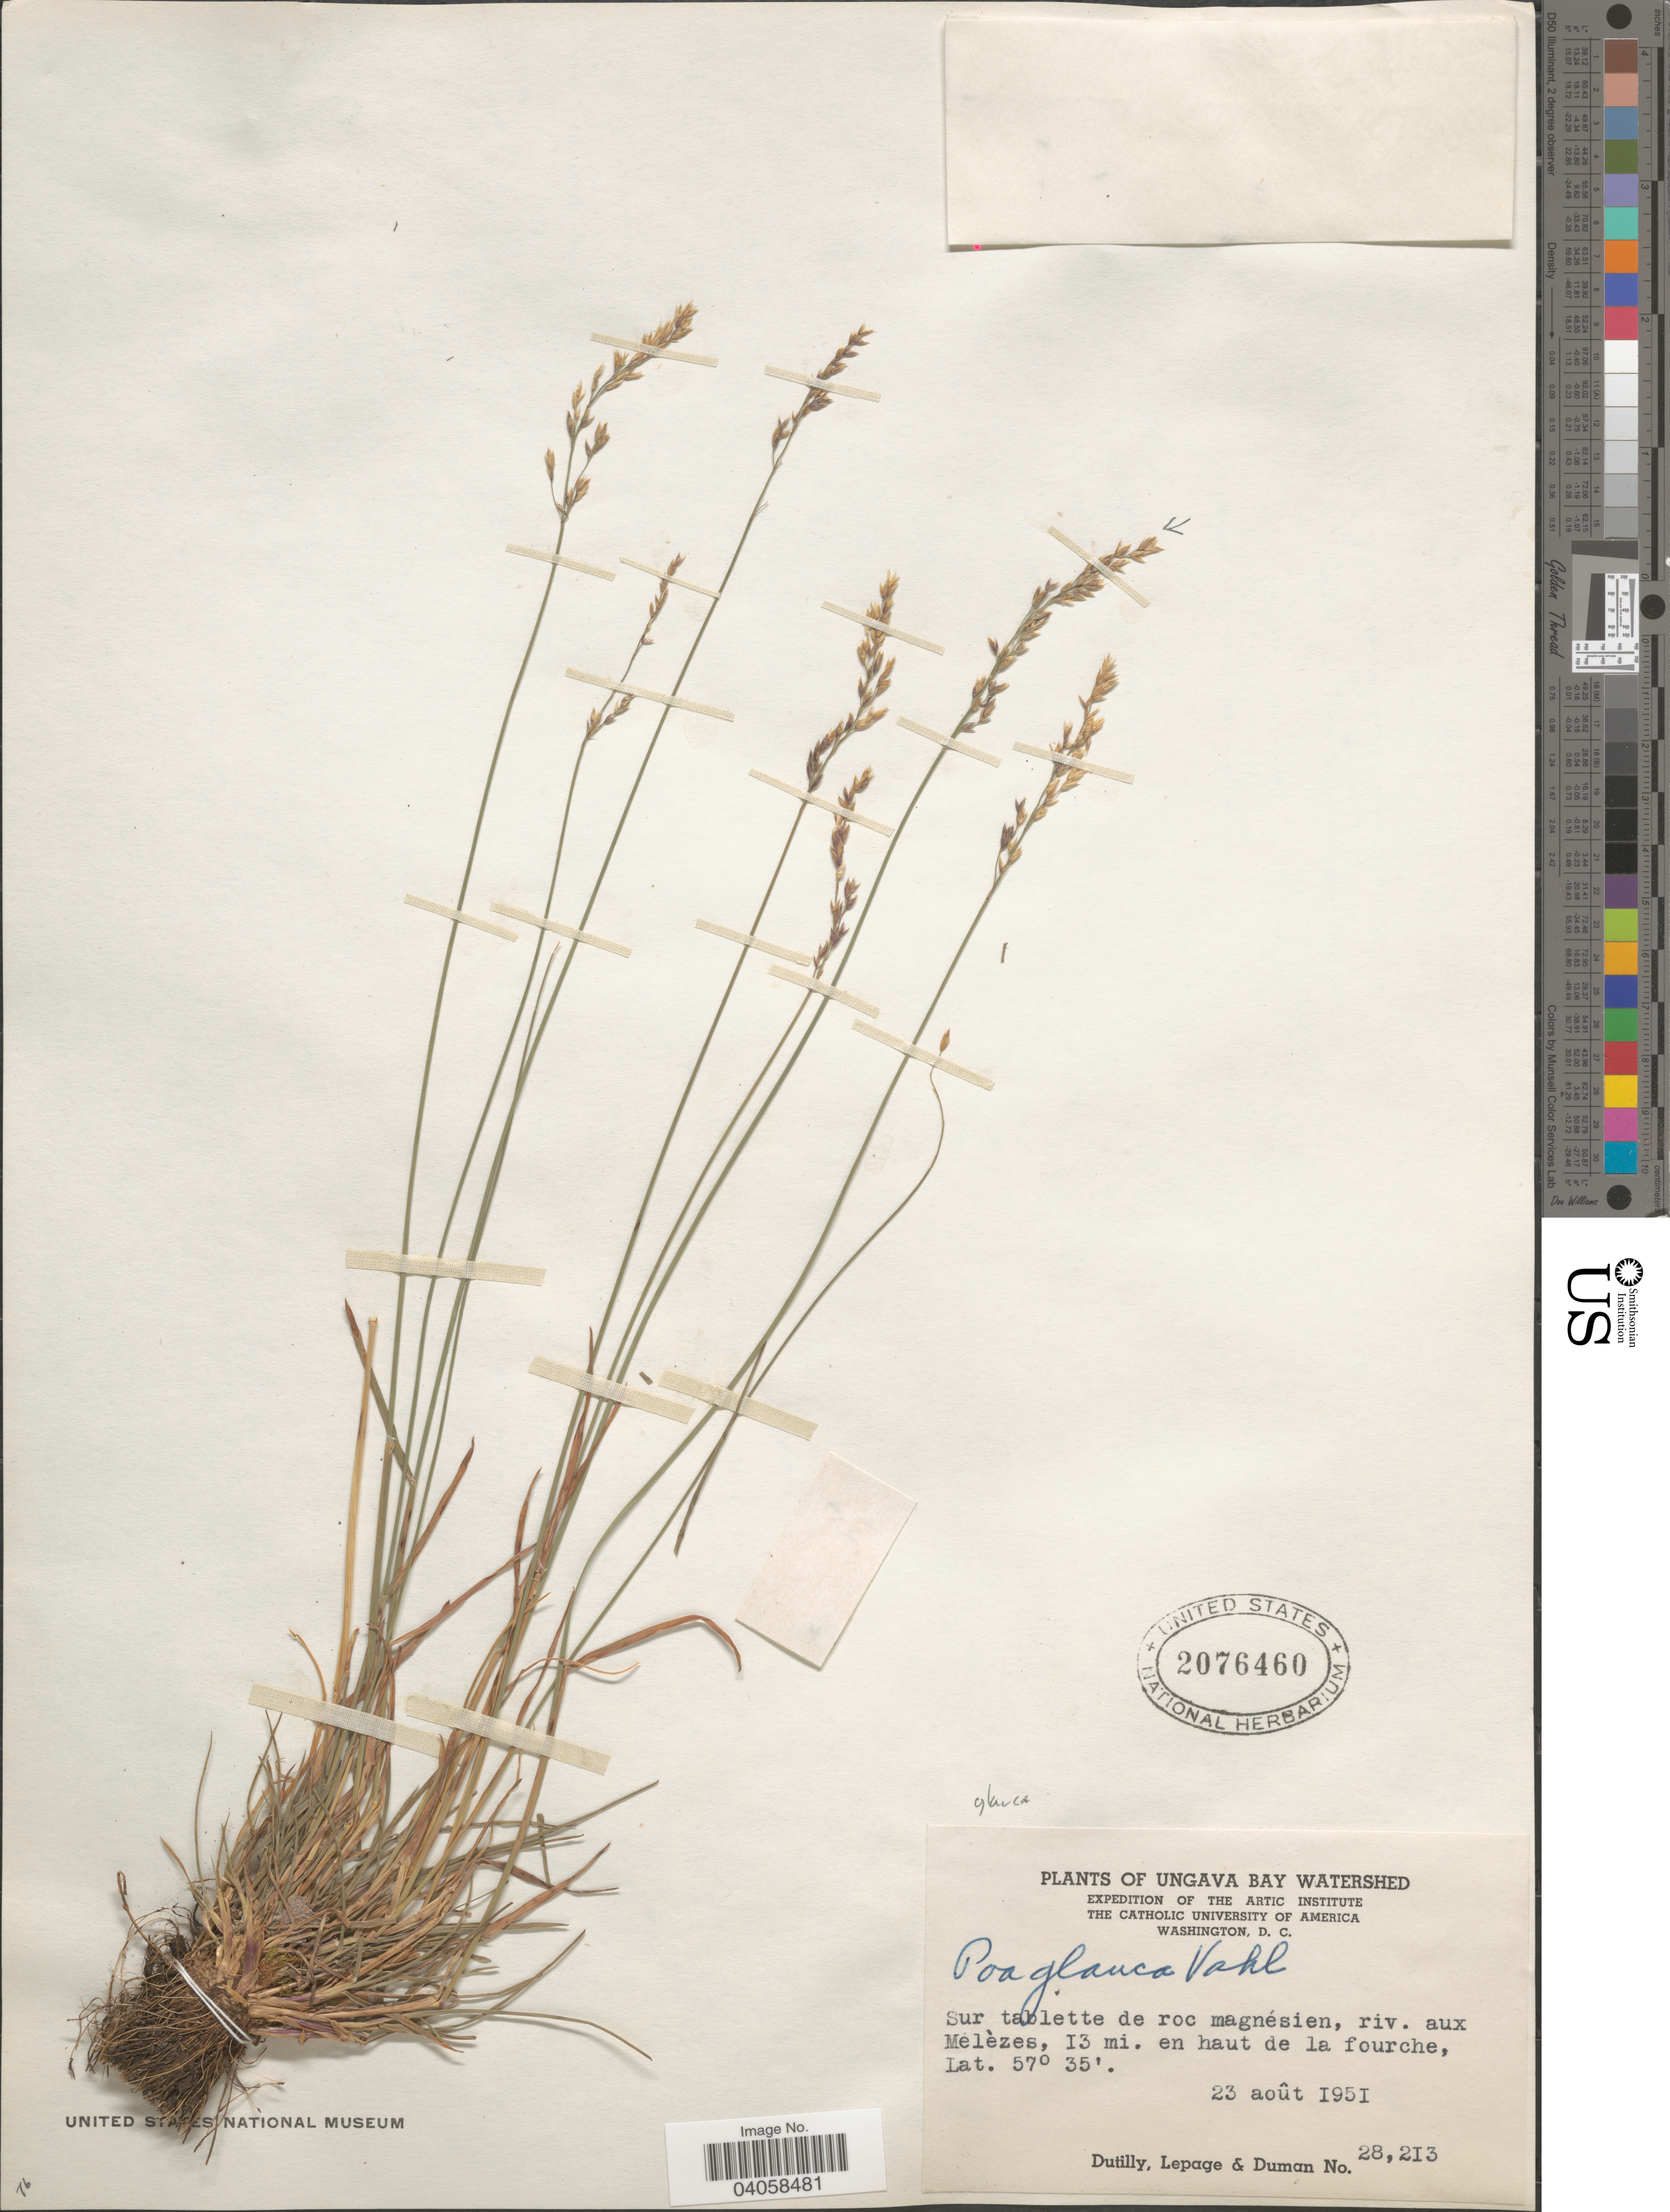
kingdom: Plantae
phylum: Tracheophyta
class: Liliopsida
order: Poales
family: Poaceae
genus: Poa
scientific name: Poa glauca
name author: Vahl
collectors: -. Dutilly, -. LePage & -. Duman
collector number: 28213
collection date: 1951-08-23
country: Canada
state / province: Quebec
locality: Ungava Bay Watershed. Sur tablette de roc magnésien, riv. aux Melèzes, 13 mi. en haut de la fourche.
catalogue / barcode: US 2076460